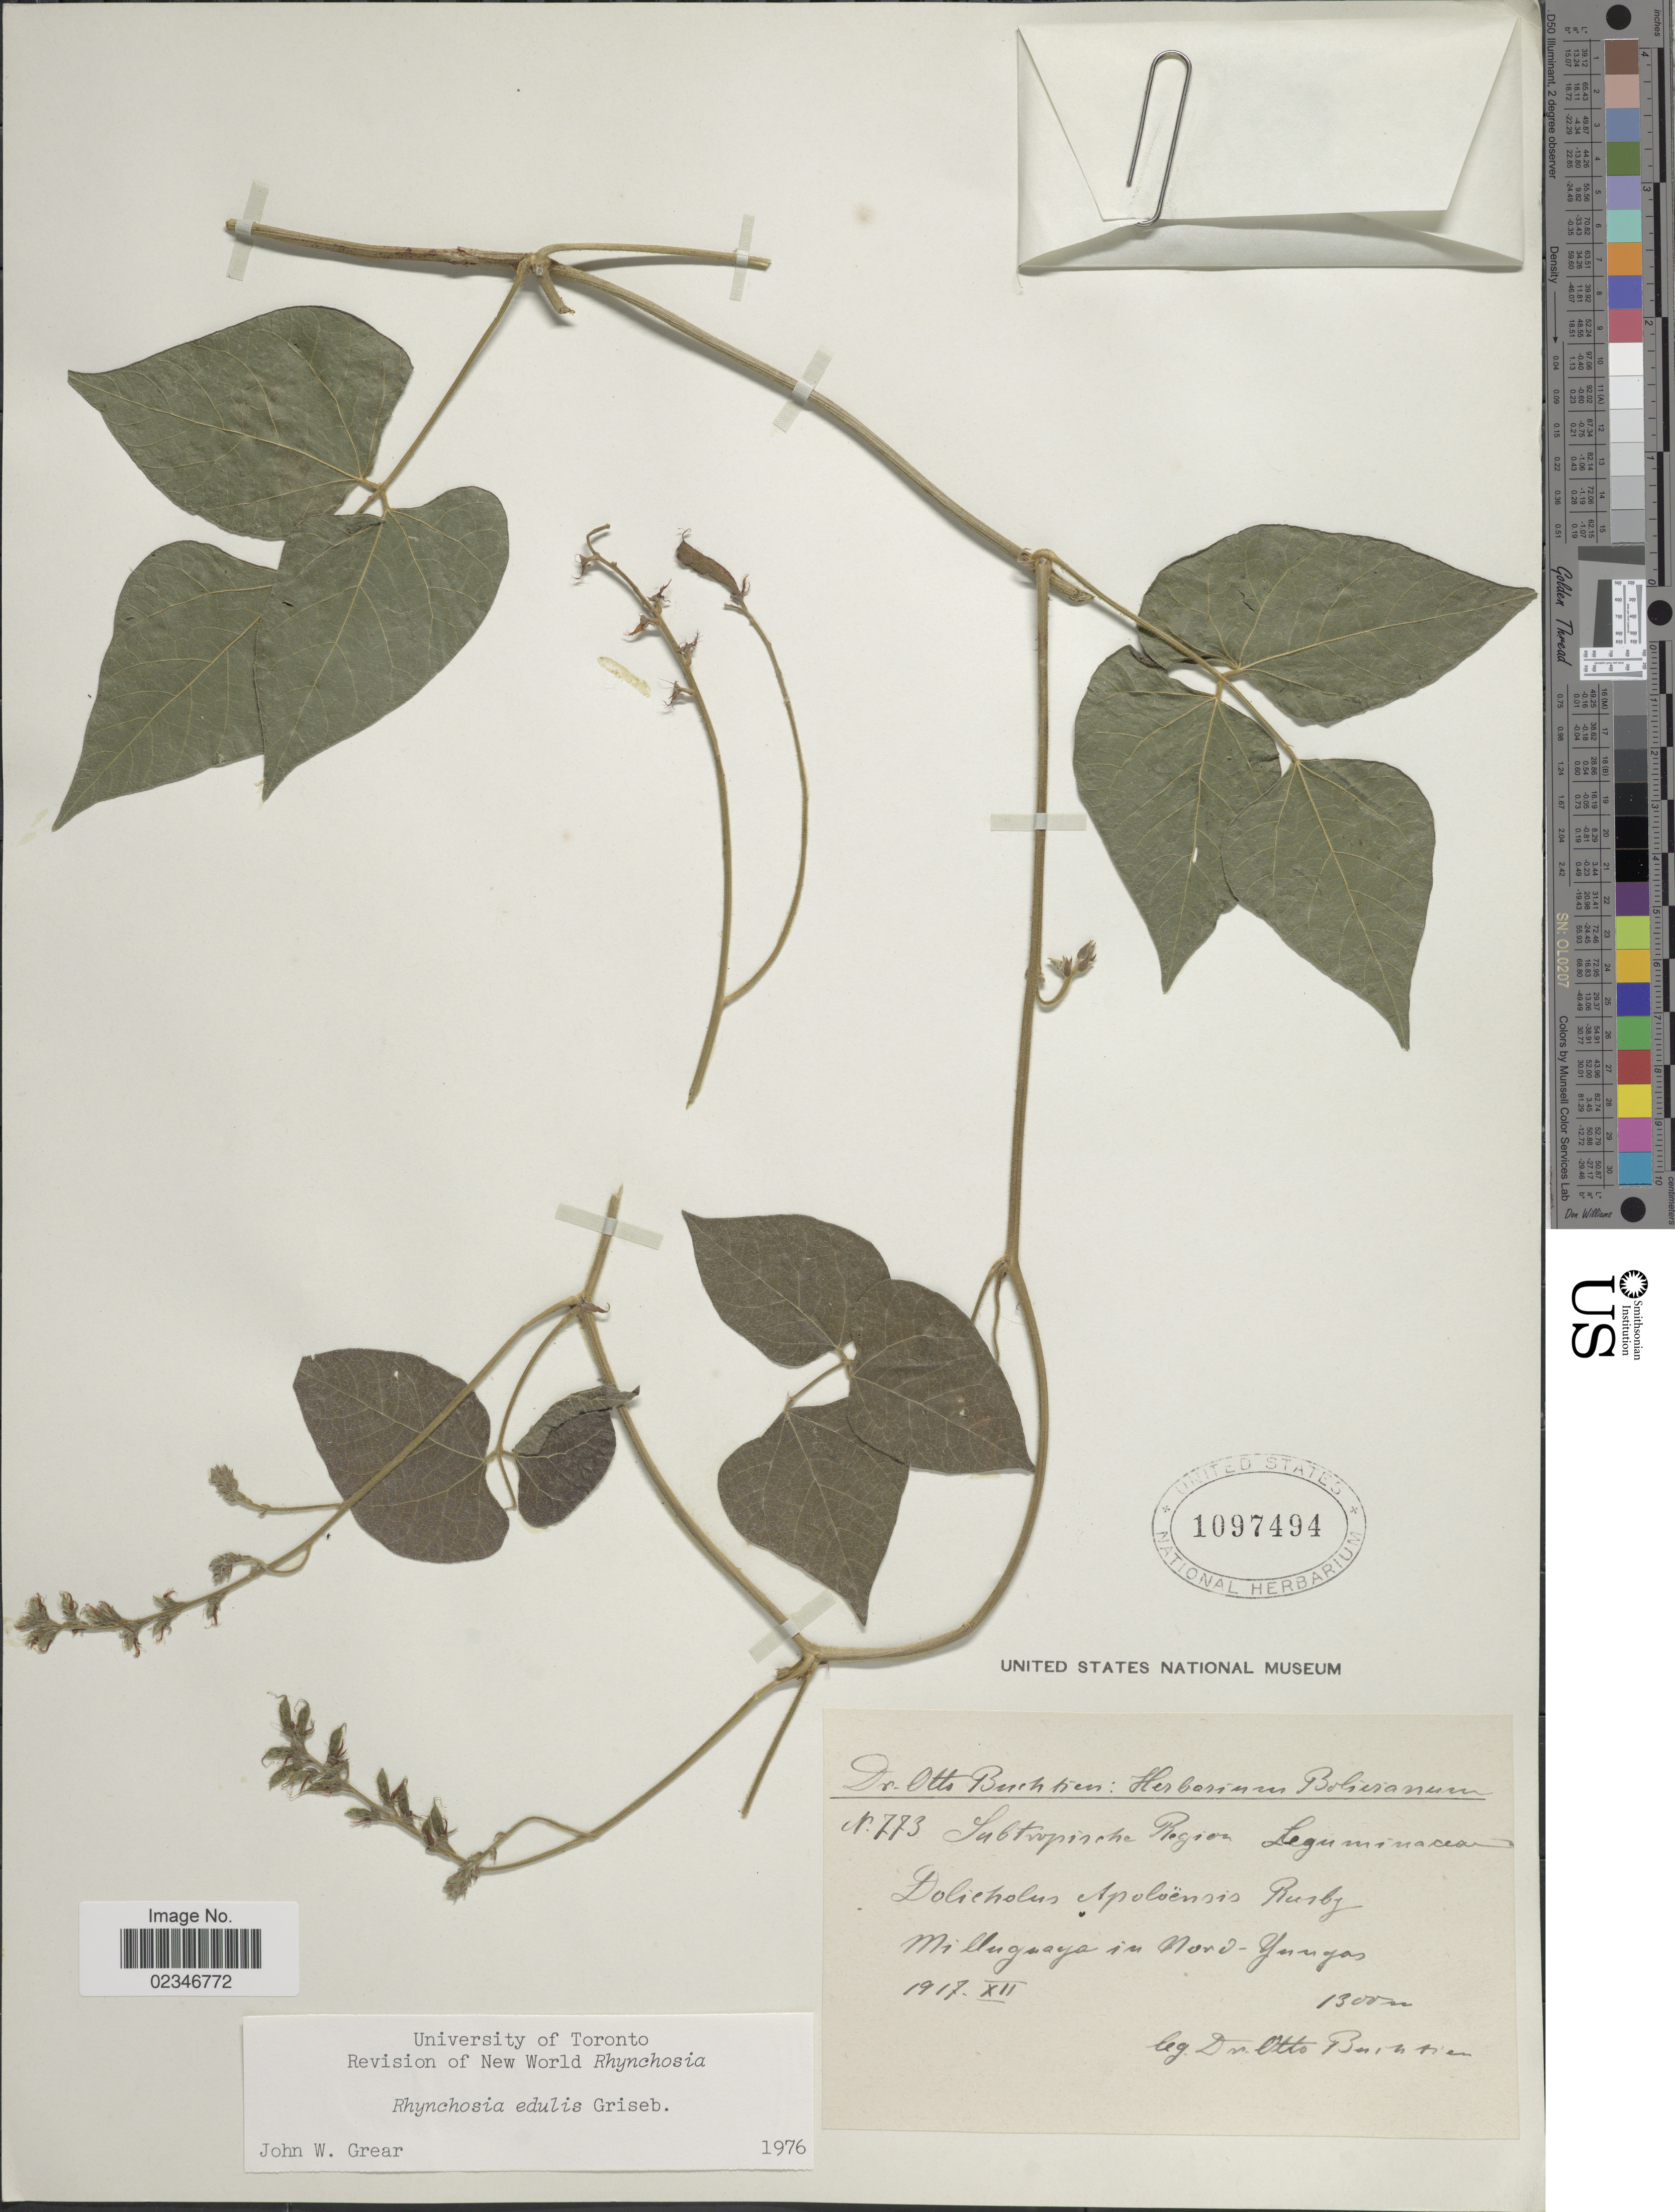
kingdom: Plantae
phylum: Tracheophyta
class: Magnoliopsida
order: Fabales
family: Fabaceae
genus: Rhynchosia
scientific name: Rhynchosia edulis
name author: Griseb.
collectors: O. Buchtien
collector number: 773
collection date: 1917-12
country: Bolivia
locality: Dolicholus Apoloensis Rusby, Milluguay in Nord-Yungas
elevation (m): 1300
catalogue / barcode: US 1097494